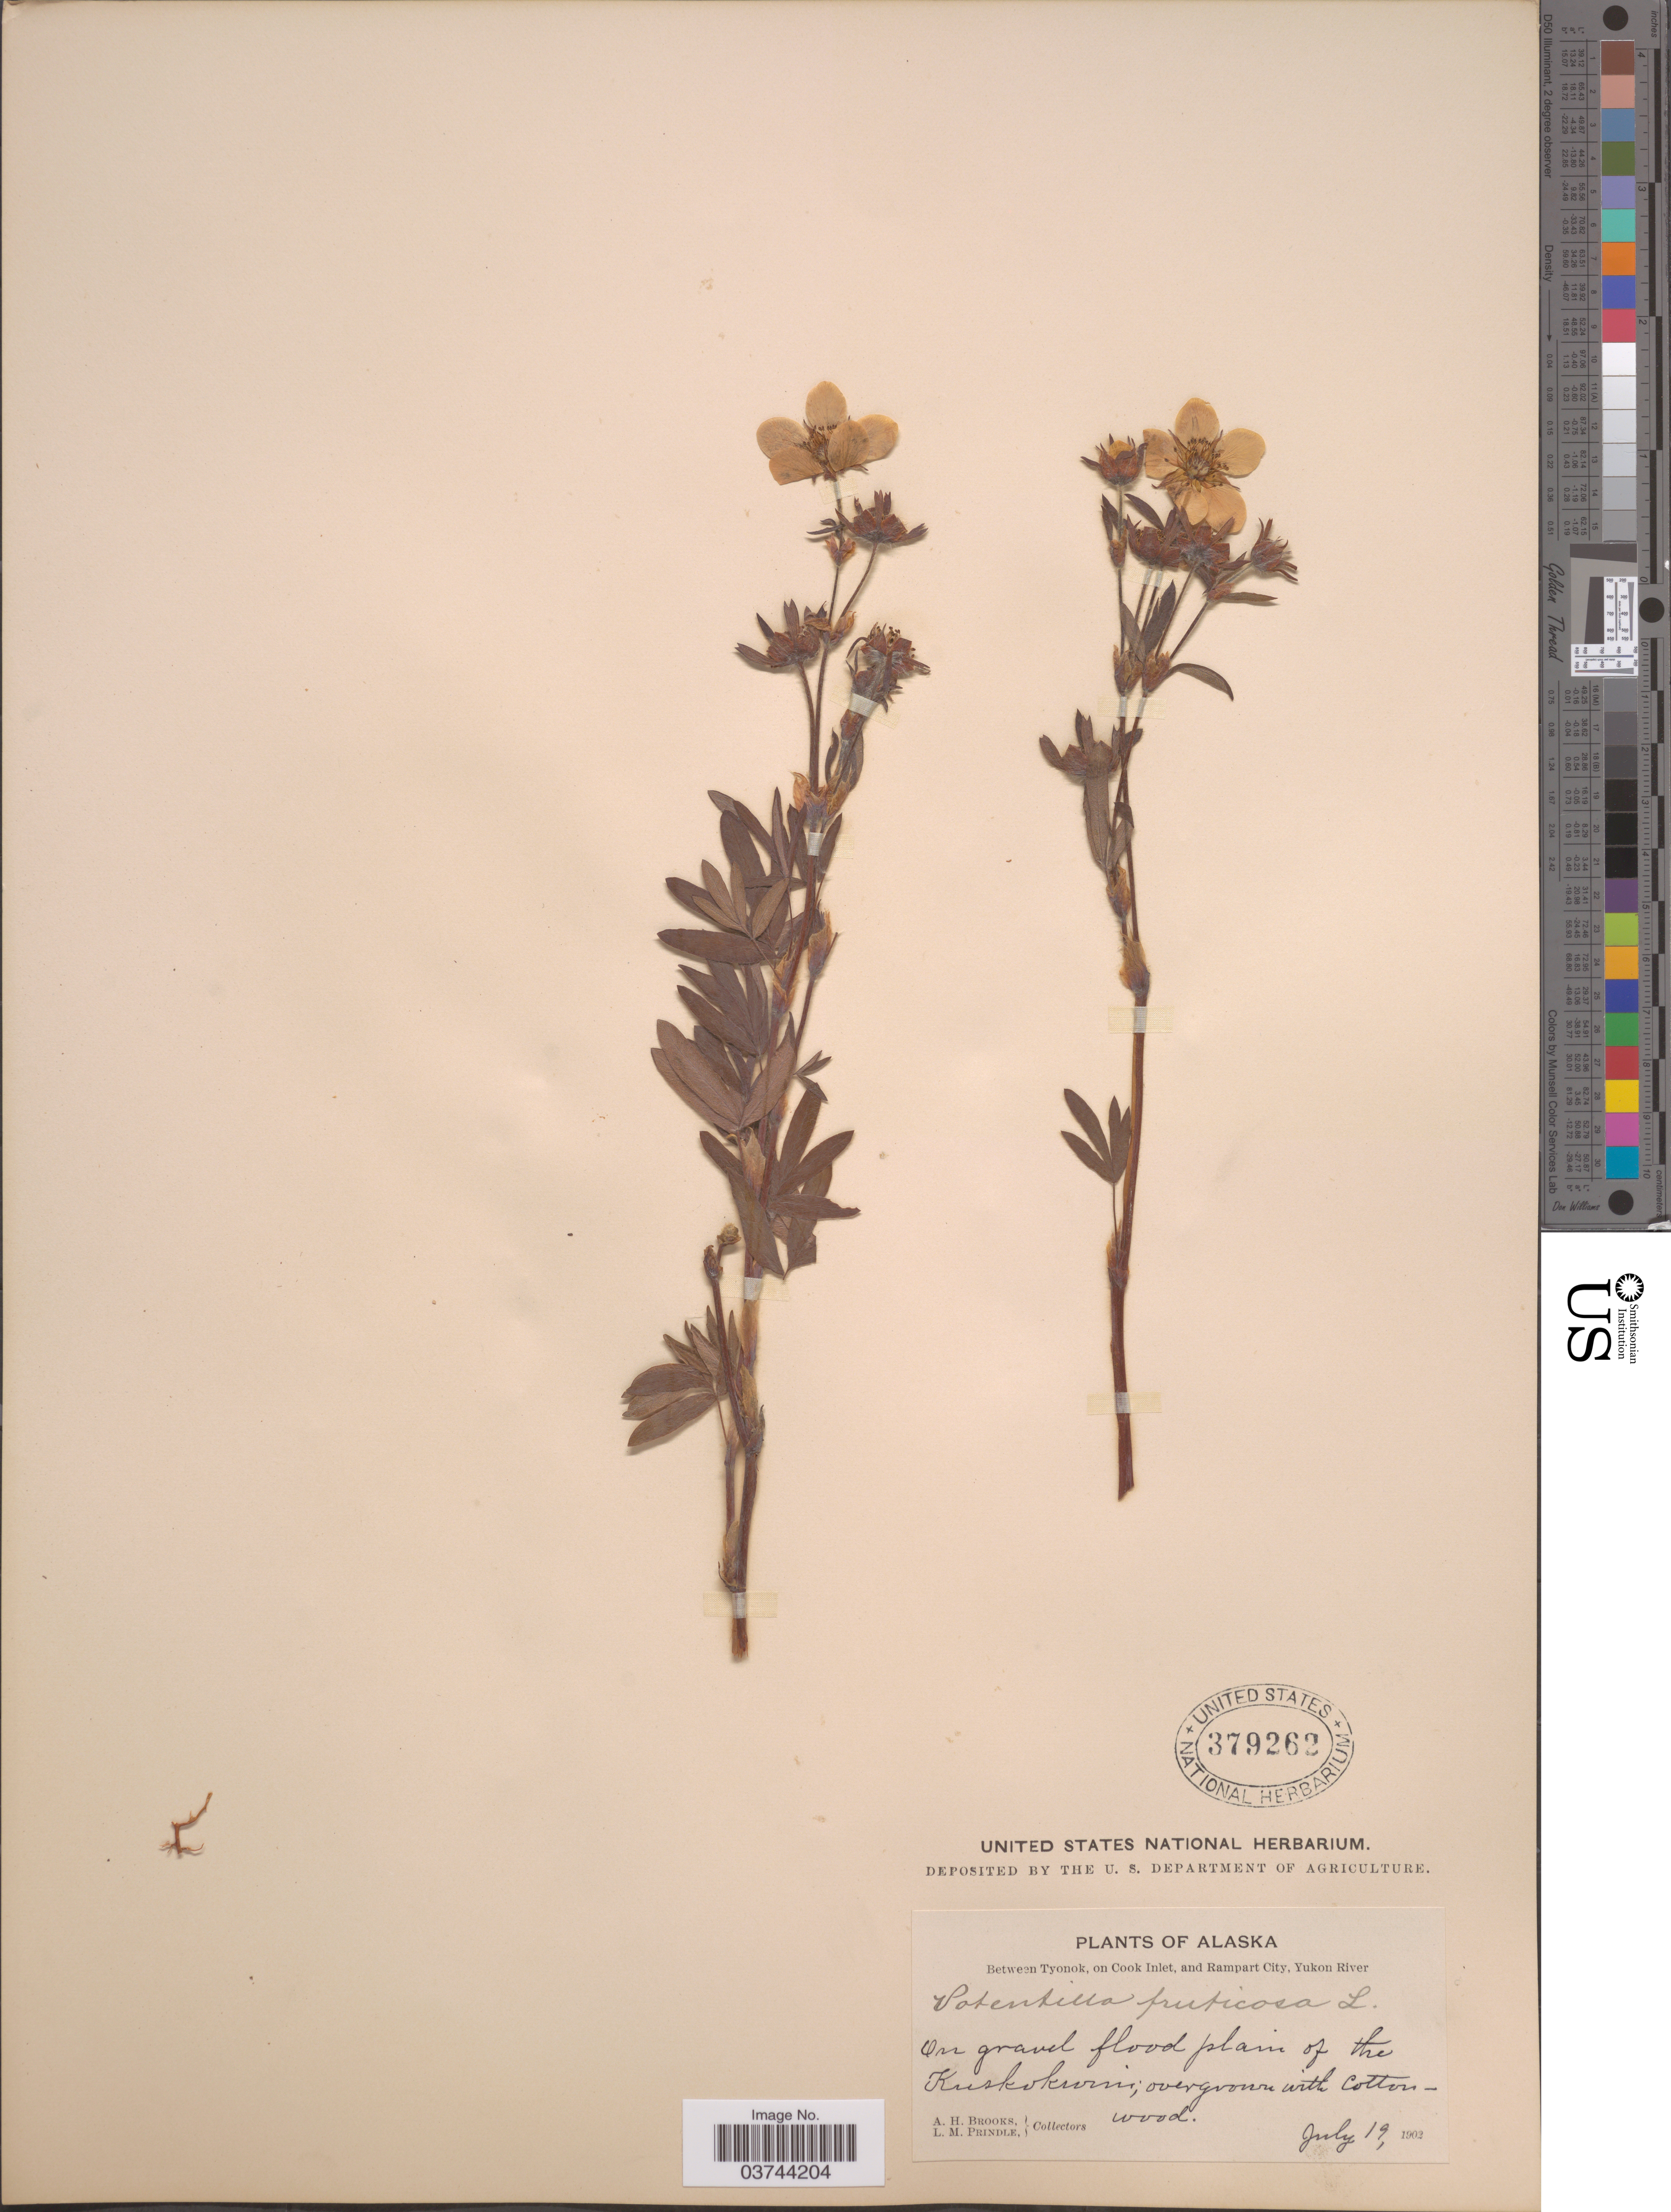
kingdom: Plantae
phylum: Tracheophyta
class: Magnoliopsida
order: Rosales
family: Rosaceae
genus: Dasiphora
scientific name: Dasiphora fruticosa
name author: (L.) Rydb.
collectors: A. Brooks & L. Prindle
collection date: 1902-07-19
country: United States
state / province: Alaska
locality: Between Tyonok, on Cook Inlet, and Rampart City, Yukon River. On gravel flood plain of the Kuskokwim.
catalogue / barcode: US 379262